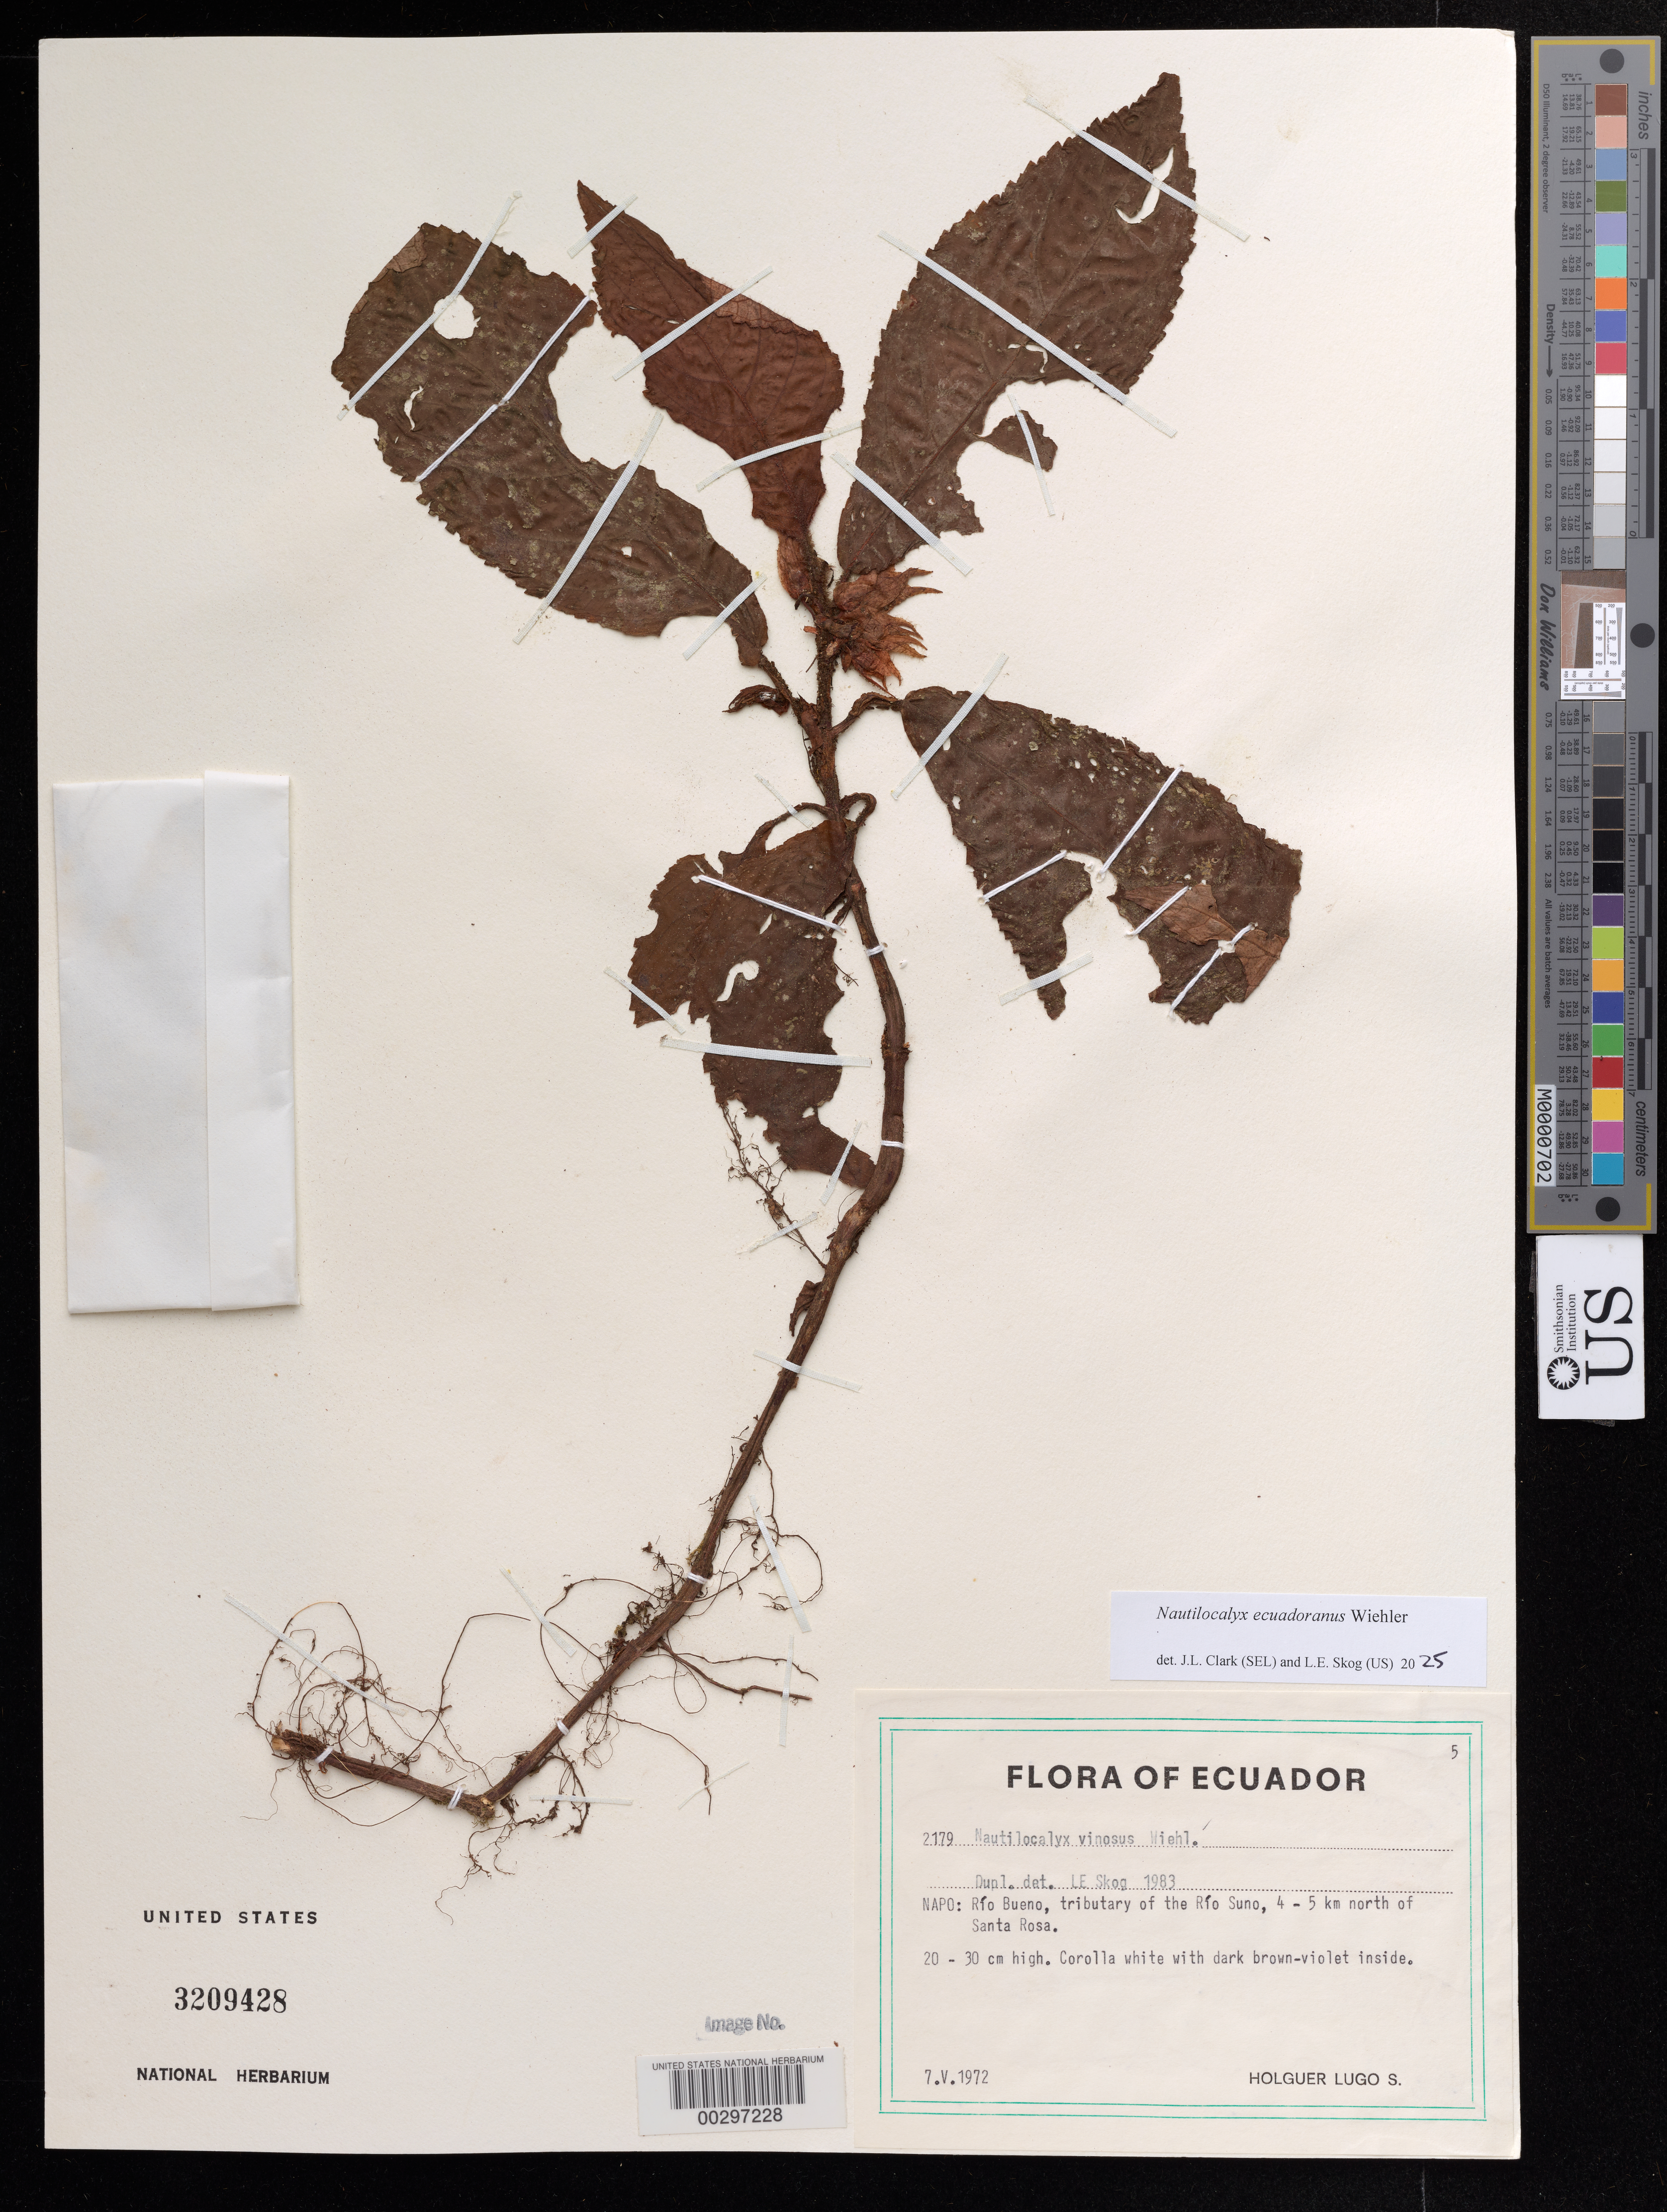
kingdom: Plantae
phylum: Tracheophyta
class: Magnoliopsida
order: Lamiales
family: Gesneriaceae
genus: Nautilocalyx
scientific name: Nautilocalyx ecuadoranus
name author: Wiehler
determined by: Clark, J. L.; Skog, Laurence E.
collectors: H. Lugo S.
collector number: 2179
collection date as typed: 07 May 1972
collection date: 1972-05-07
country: Ecuador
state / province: Napo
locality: Río Bueno, tributary of the Río Suno, 4-5 km north of Santa Rosa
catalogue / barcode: US 3209428